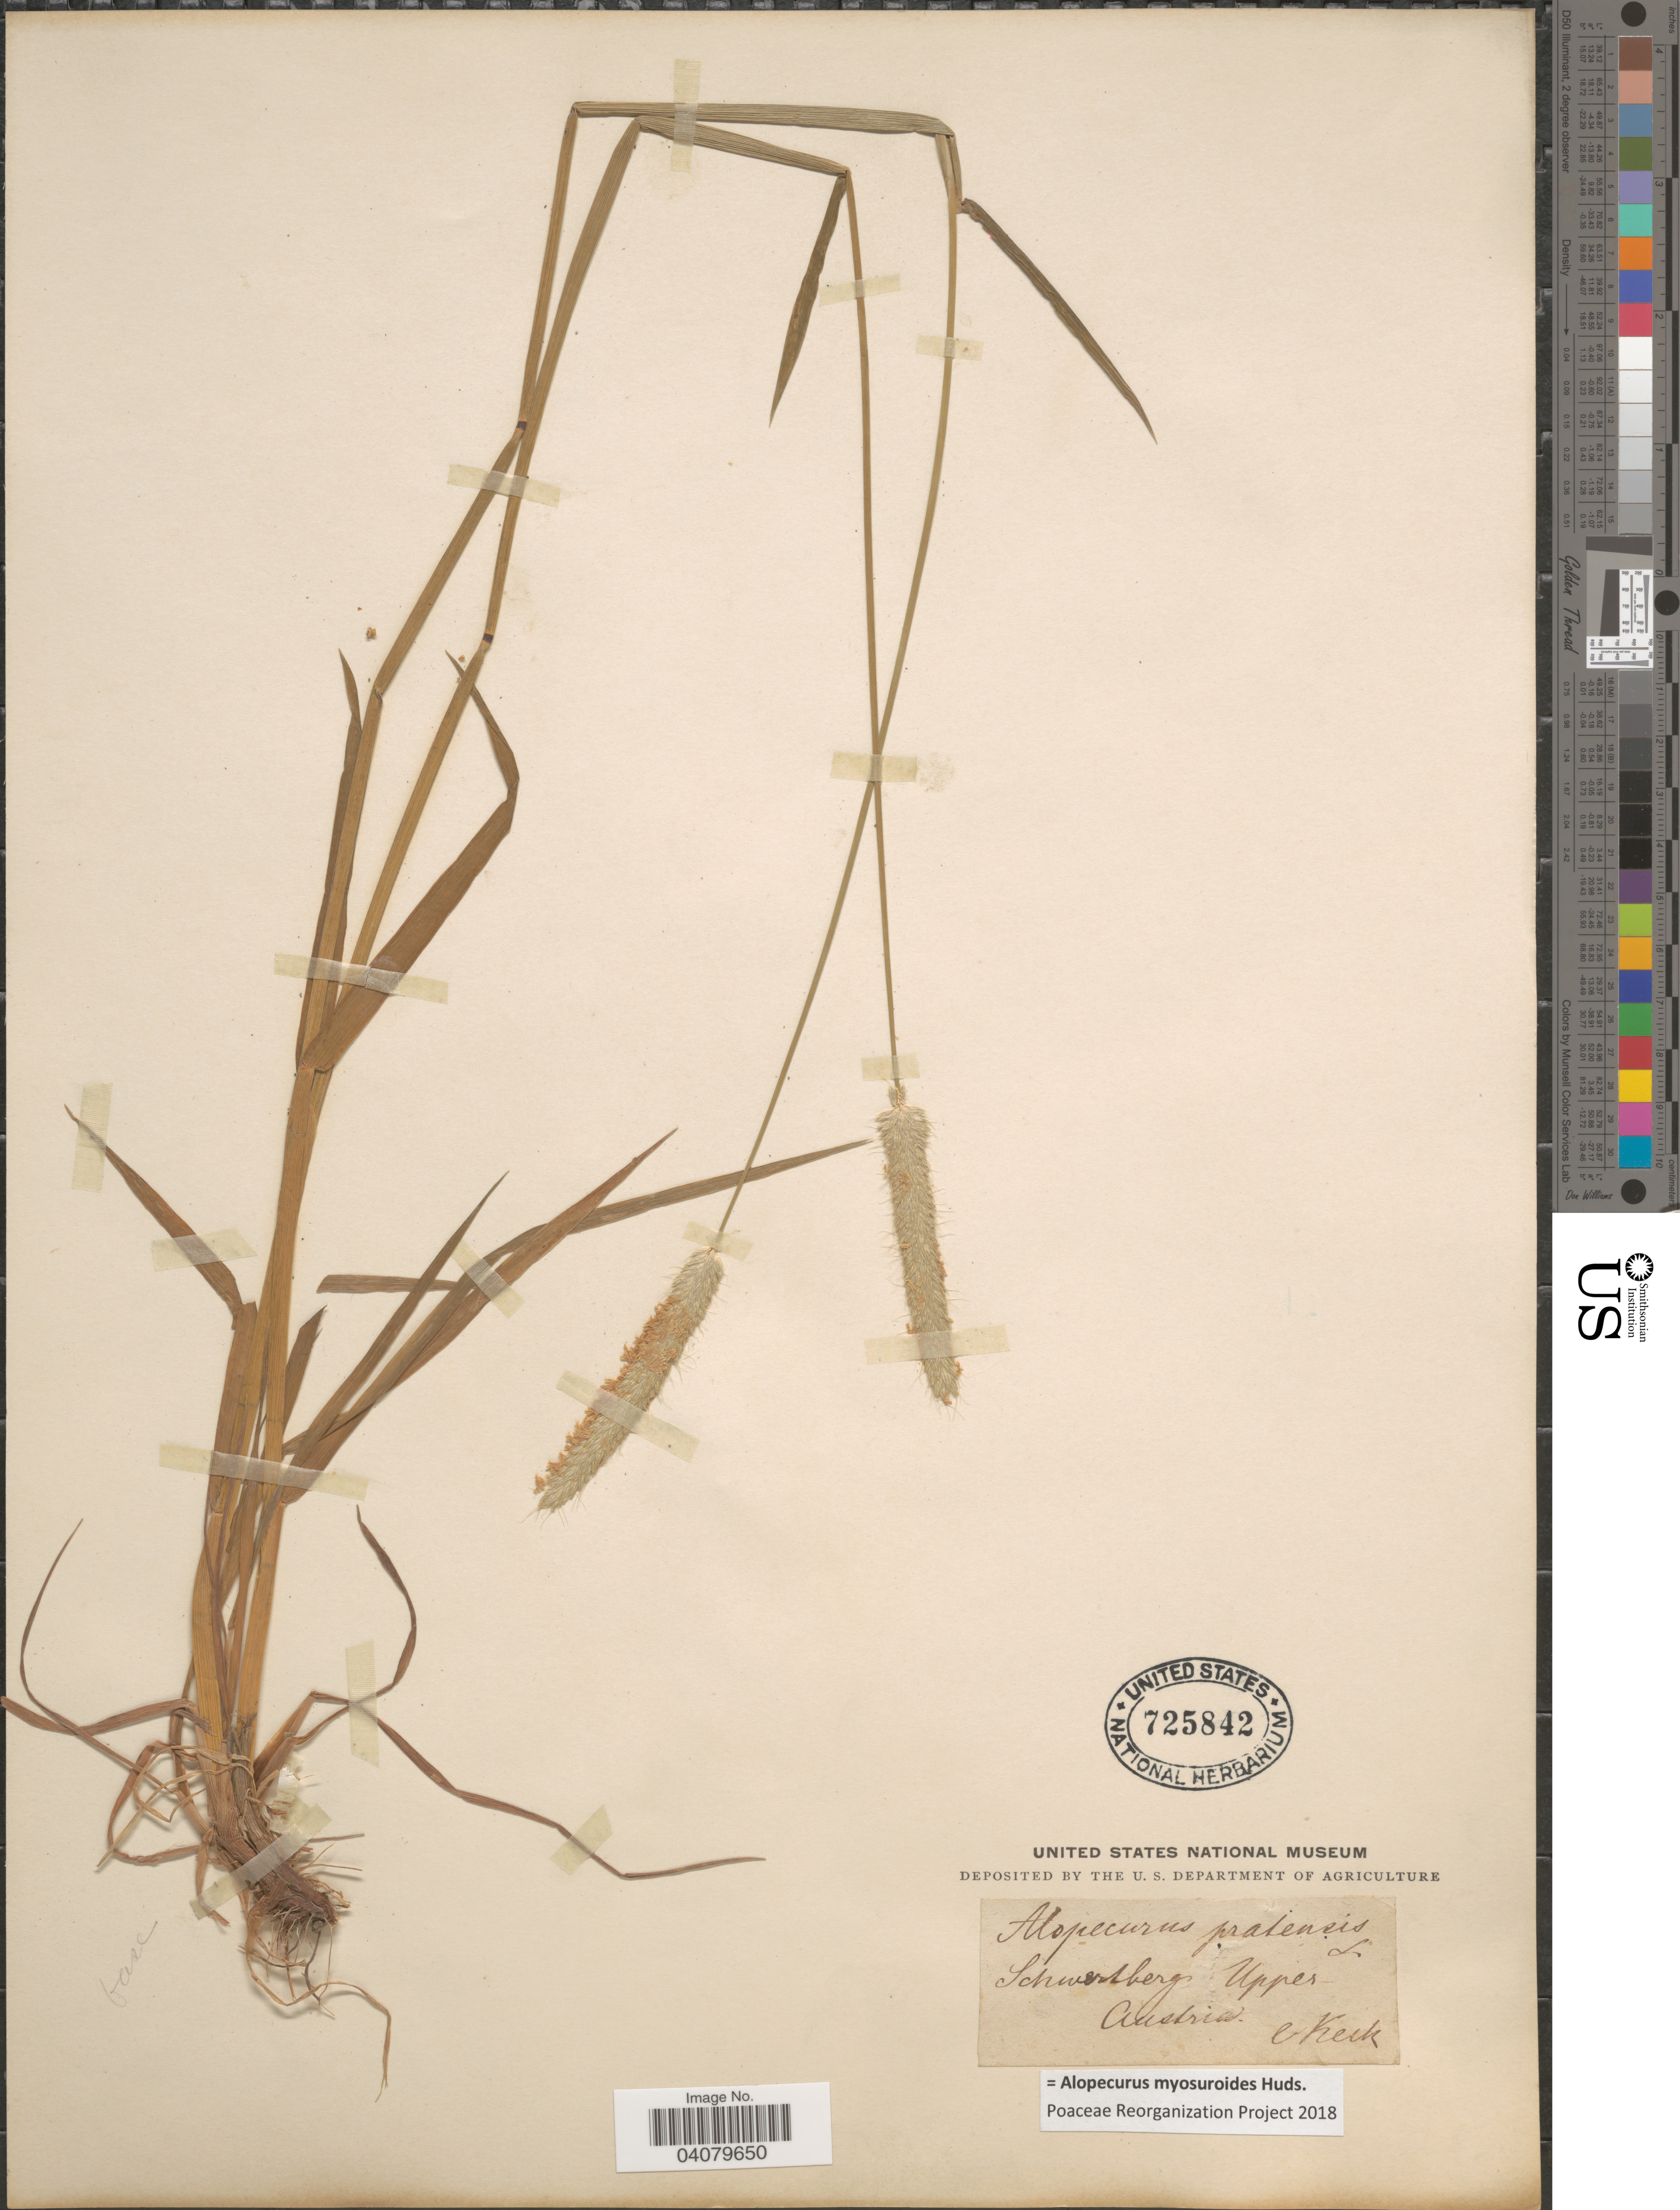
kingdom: Plantae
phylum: Tracheophyta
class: Liliopsida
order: Poales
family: Poaceae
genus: Alopecurus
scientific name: Alopecurus myosuroides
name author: Huds.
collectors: C. Keck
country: Austria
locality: Schwertberg Upper Austria.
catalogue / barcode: US 725842